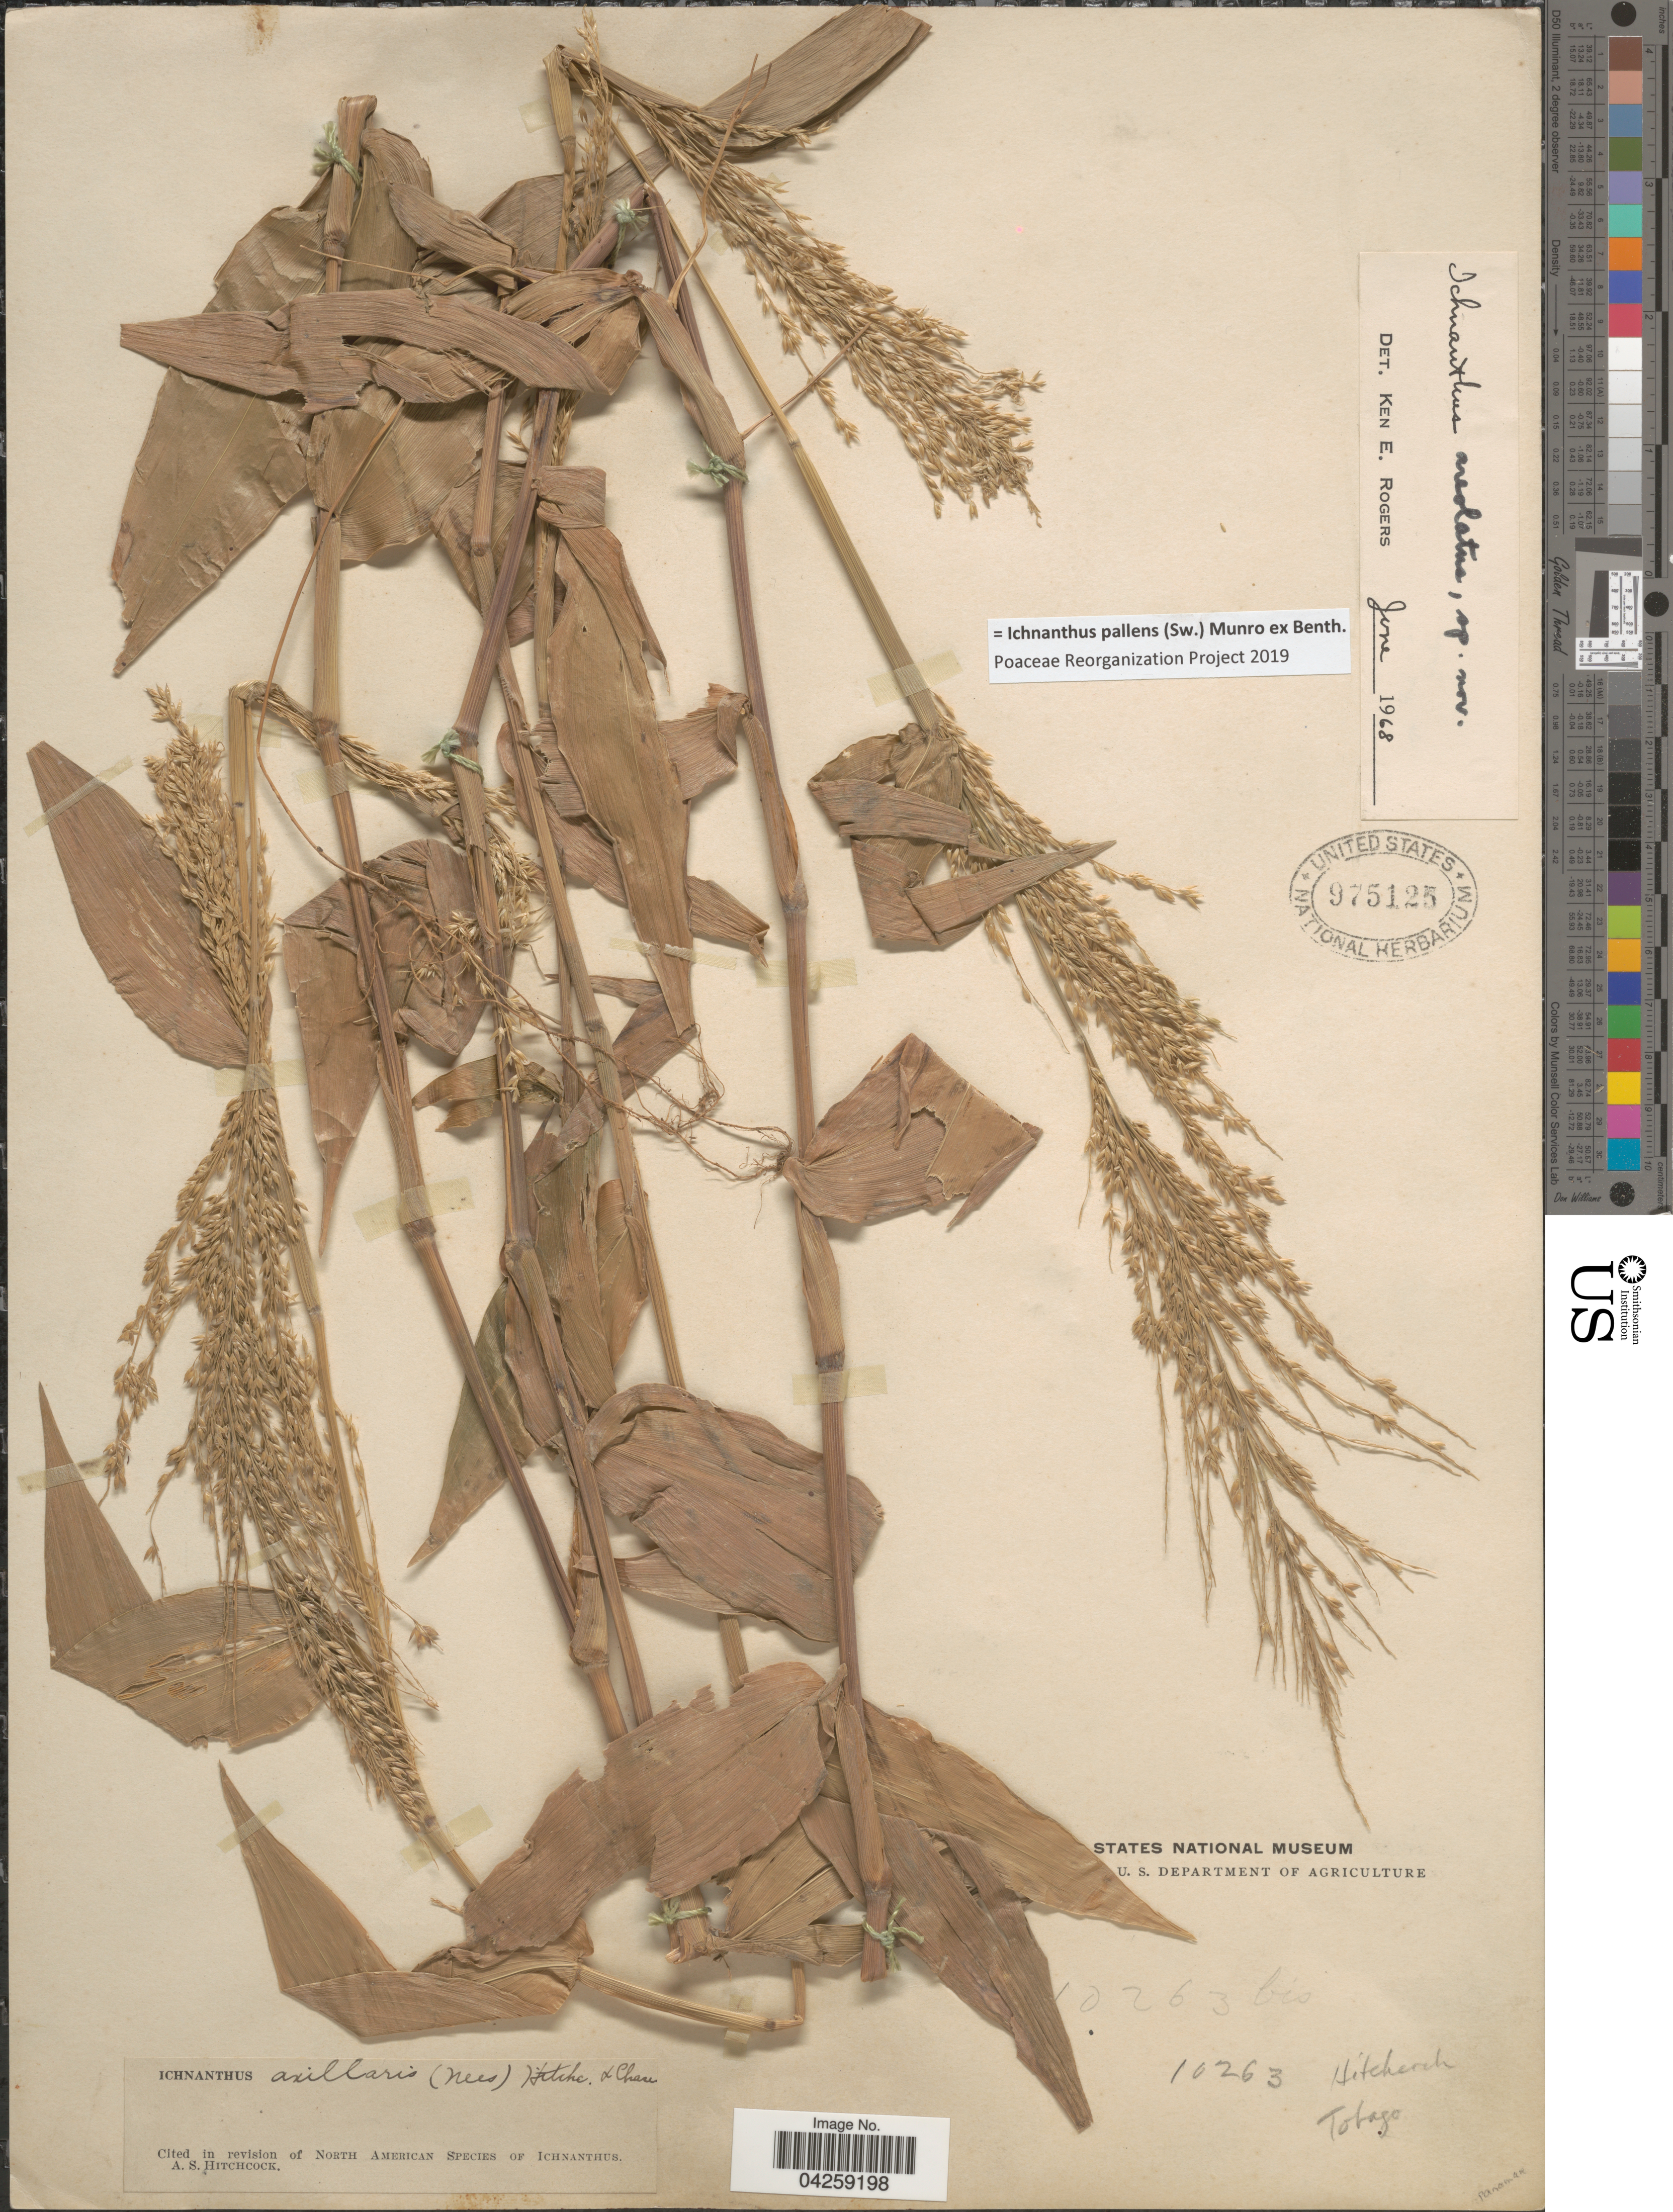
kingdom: Plantae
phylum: Tracheophyta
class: Liliopsida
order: Poales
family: Poaceae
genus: Ichnanthus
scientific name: Ichnanthus pallens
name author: (Sw.) Munro ex Benth.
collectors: -- Hitchcock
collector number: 10263bis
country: Trinidad and Tobago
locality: Tobago.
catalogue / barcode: US 975125